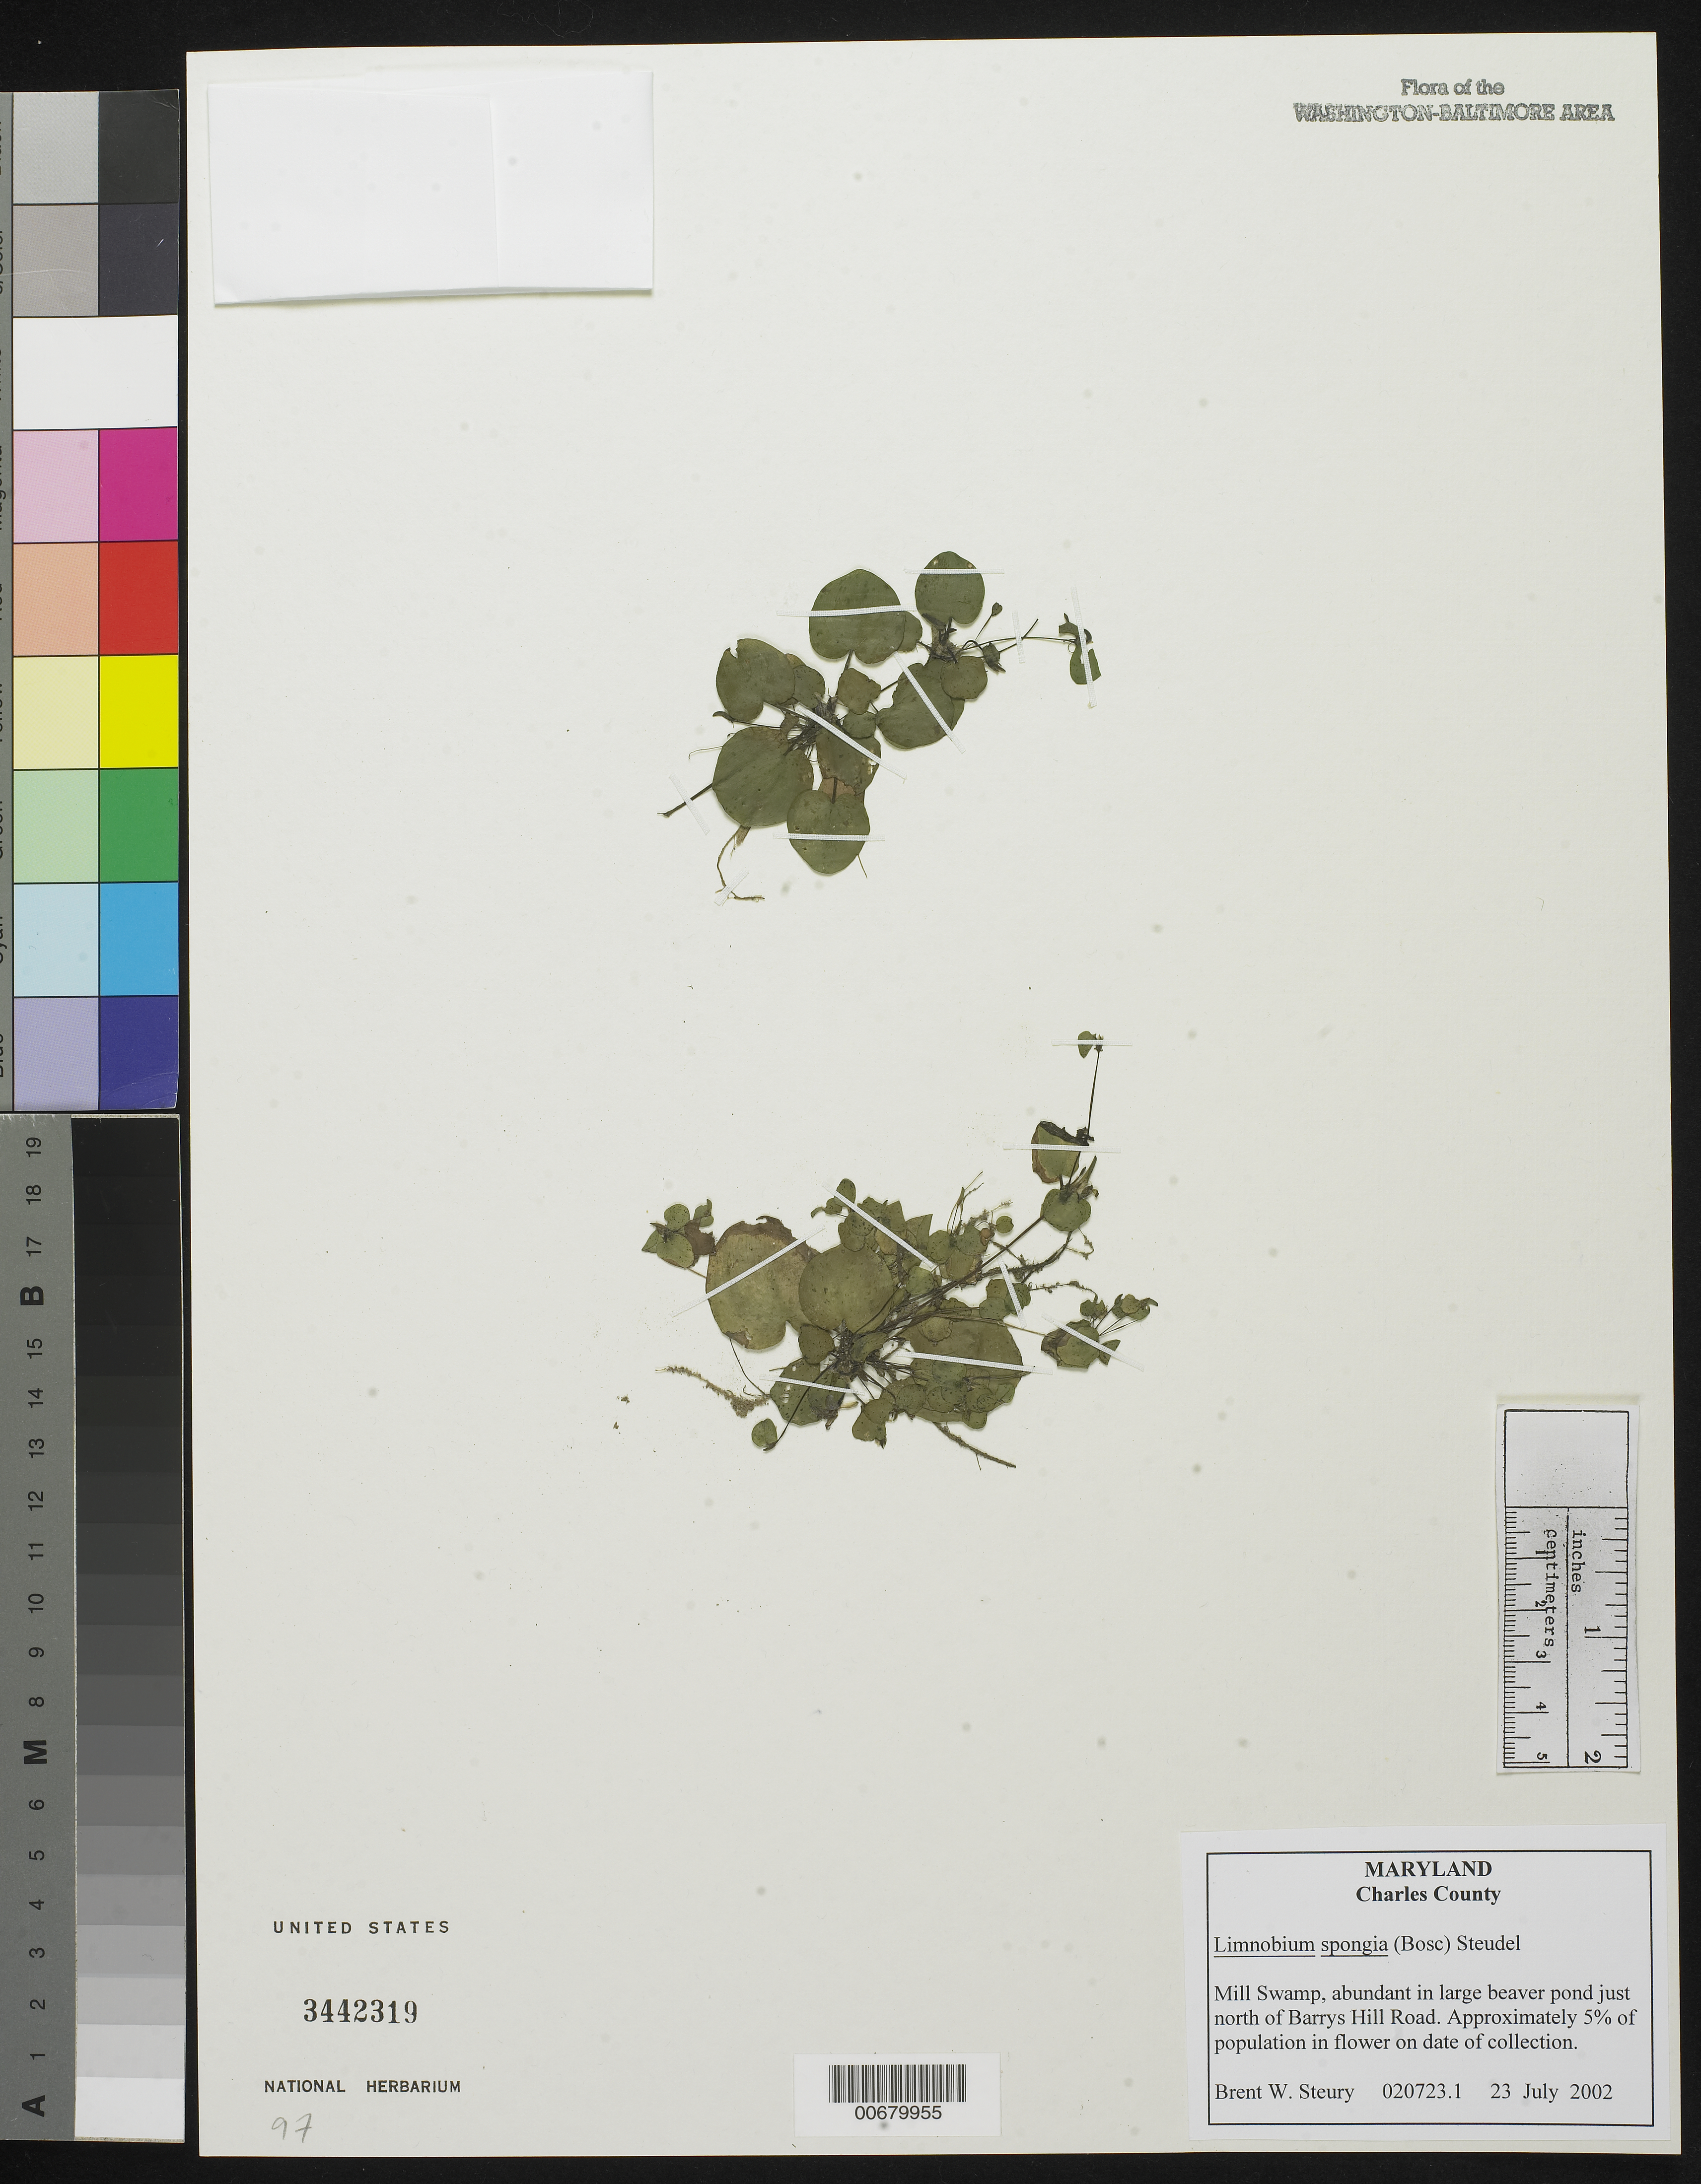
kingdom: Plantae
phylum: Tracheophyta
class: Liliopsida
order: Alismatales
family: Hydrocharitaceae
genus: Limnobium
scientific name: Limnobium spongia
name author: (Bosc) Rich. ex Steud.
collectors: B. Steury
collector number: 020723.1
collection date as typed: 23 July 2002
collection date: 2002-07-23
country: United States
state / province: Maryland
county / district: Charles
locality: Mill Swamp, just north of Barrys Hill Road.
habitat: abundant in large beaver pond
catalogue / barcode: US 3442319